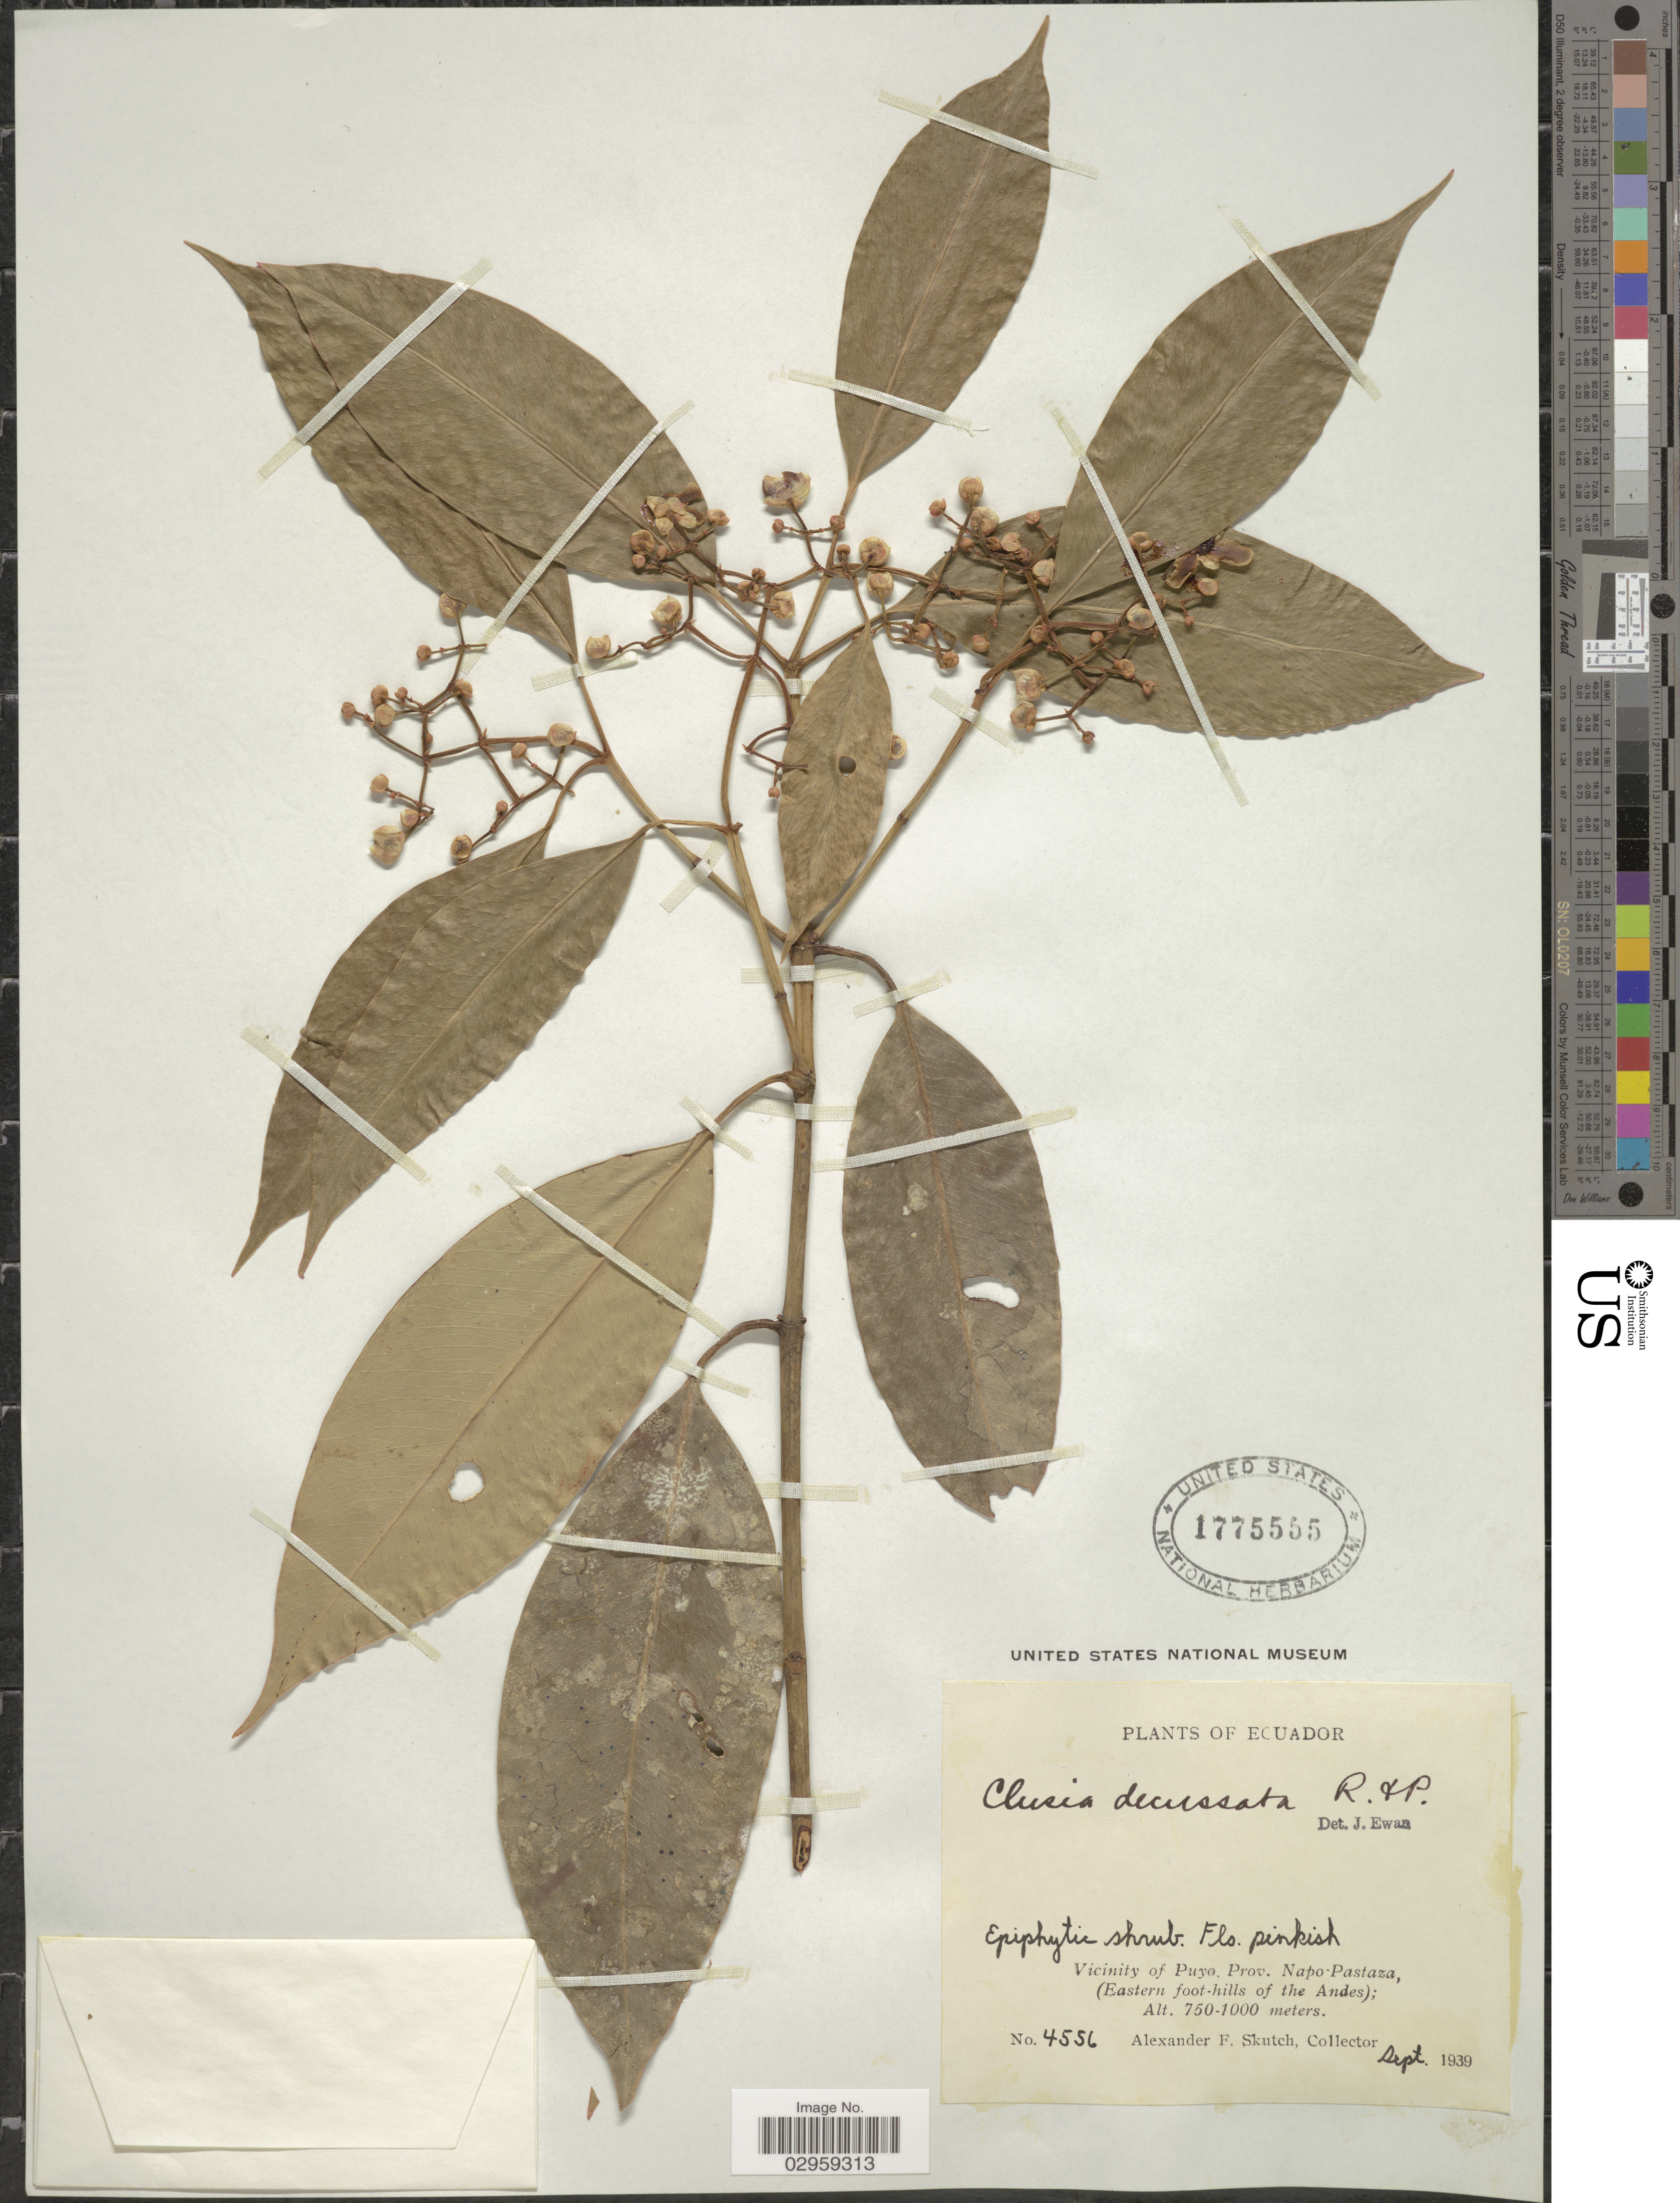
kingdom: Plantae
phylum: Tracheophyta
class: Magnoliopsida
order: Malpighiales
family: Clusiaceae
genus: Clusia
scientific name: Clusia decussata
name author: Ruiz & Pav. ex Planch. & Triana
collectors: A. F. Skutch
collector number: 4556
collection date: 1939-09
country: Ecuador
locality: Vicinity of Puyo, Prov. Napo-Pastaza, (Eastern foot-hills of the Andes).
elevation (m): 750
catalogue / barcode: US 1775555